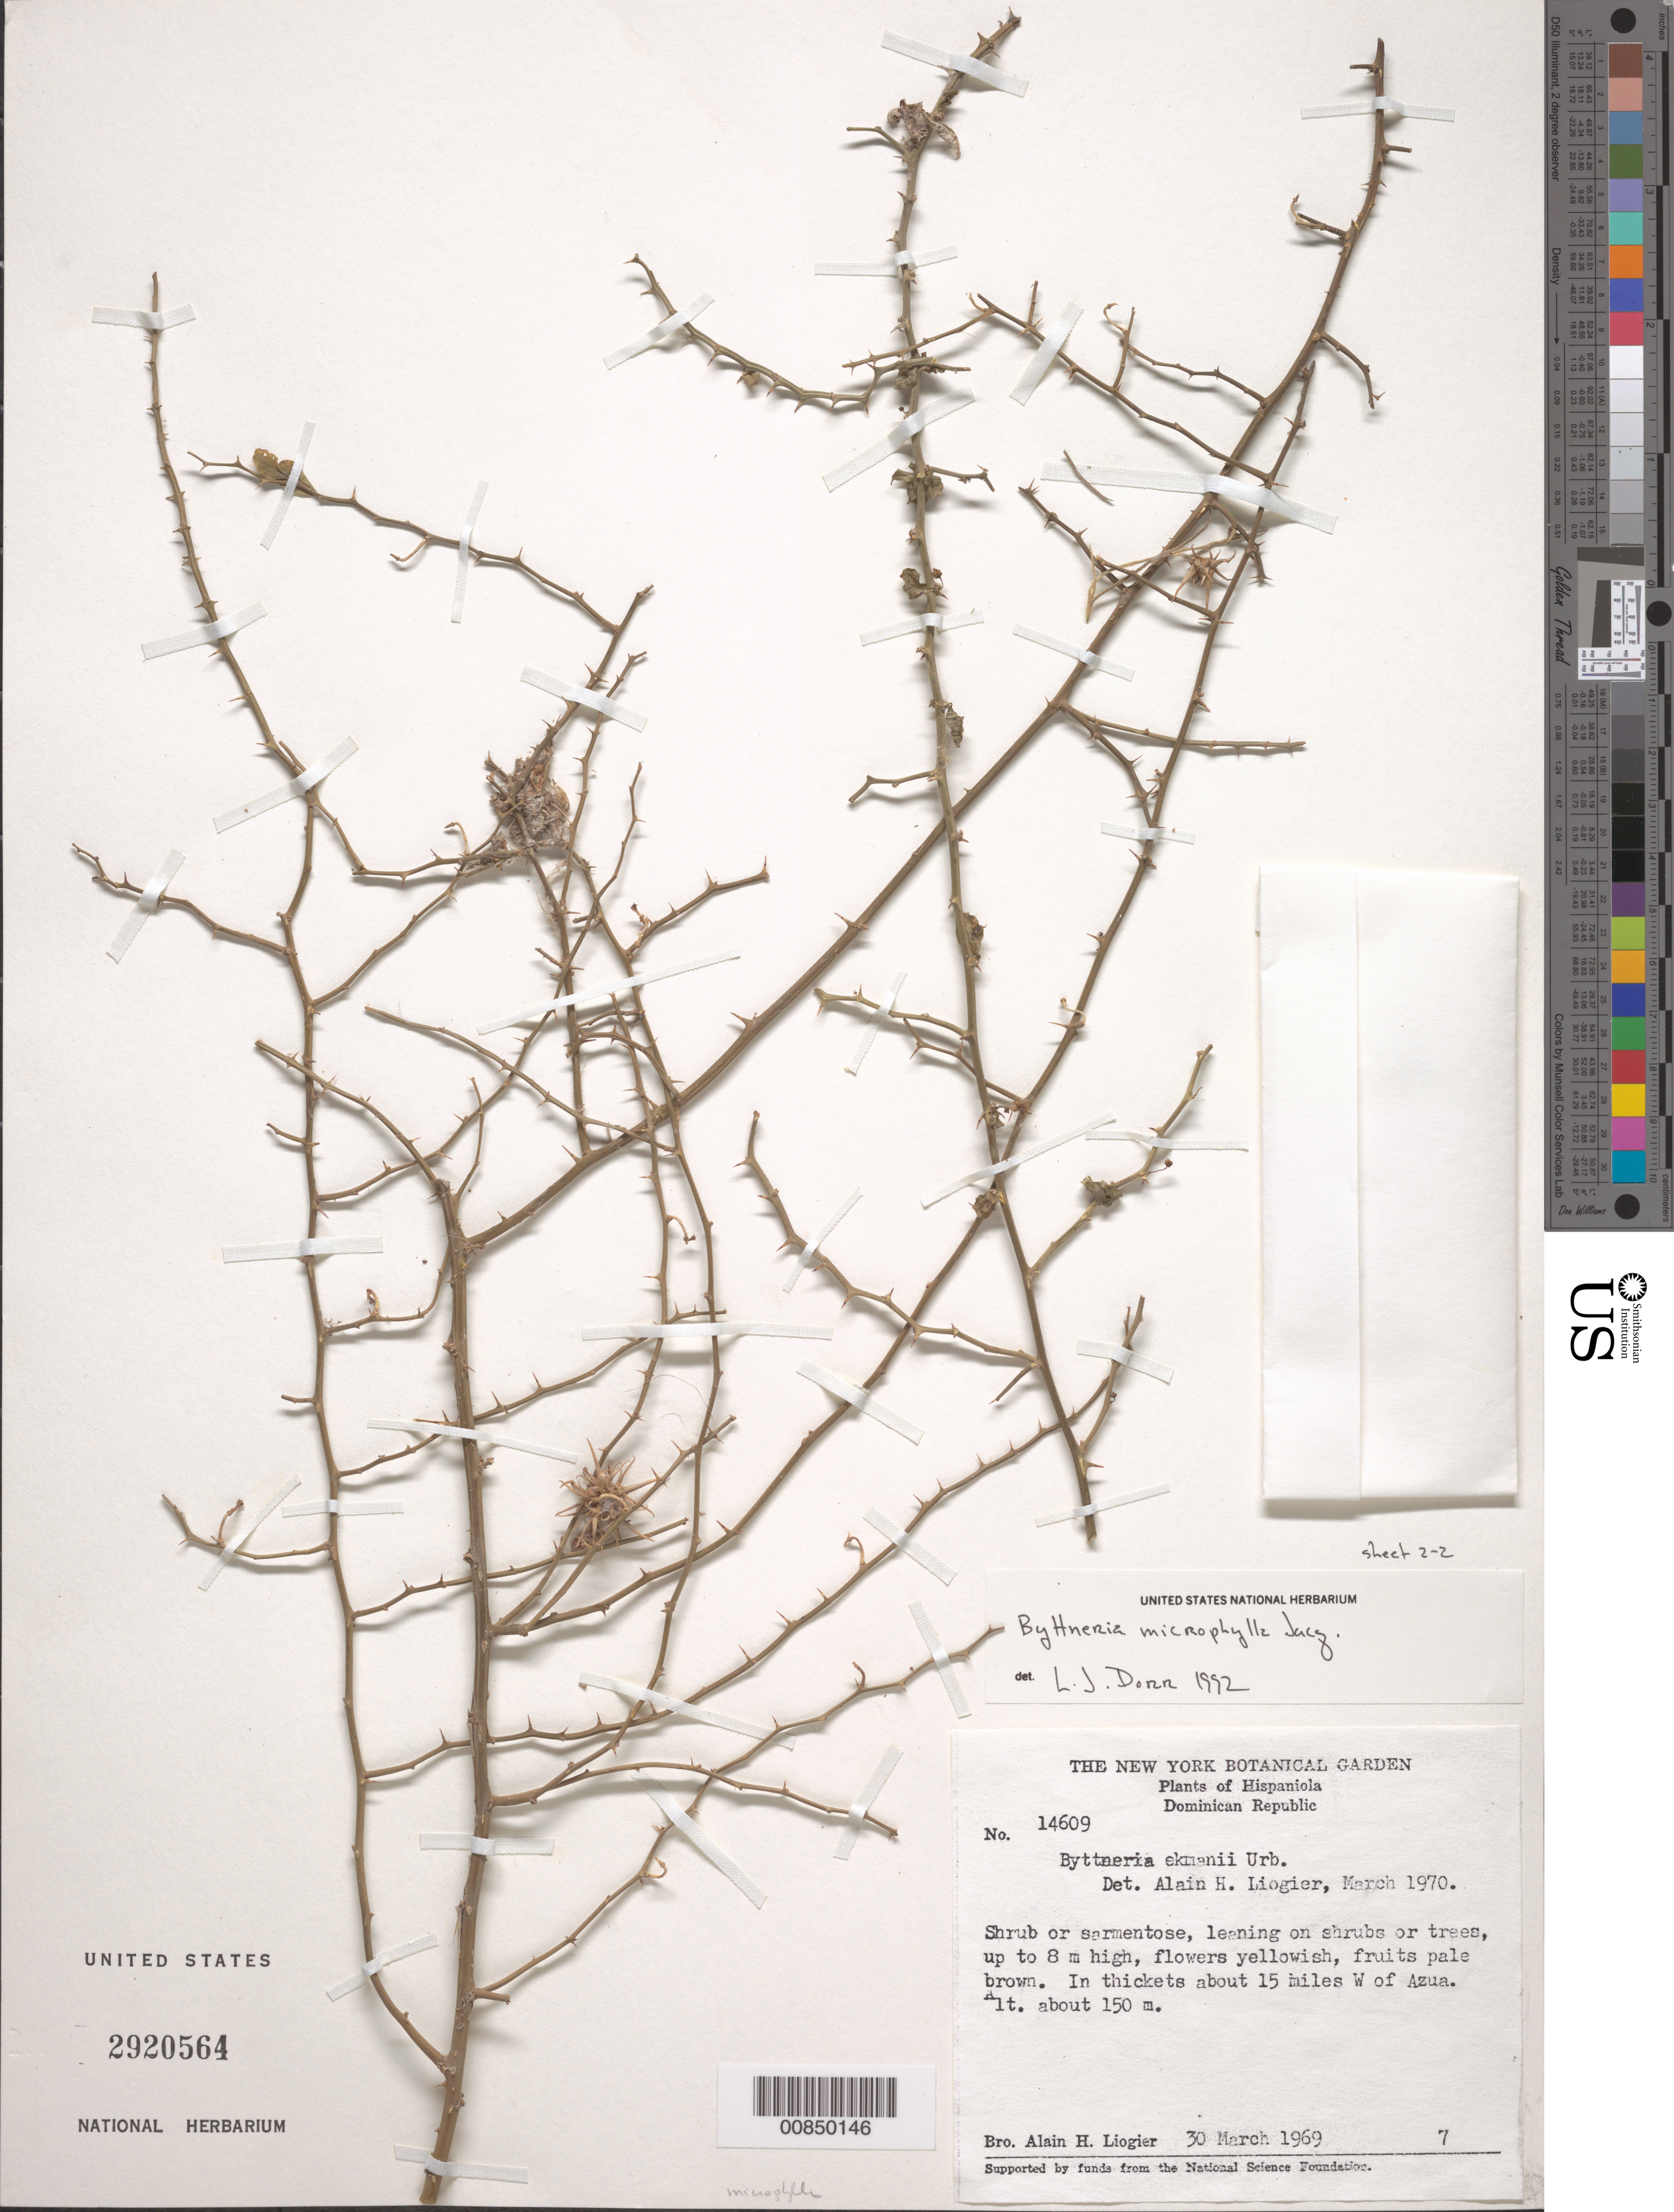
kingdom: Plantae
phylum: Tracheophyta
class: Magnoliopsida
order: Malvales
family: Malvaceae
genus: Byttneria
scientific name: Byttneria microphylla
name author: Jacq.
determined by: Dorr, L. J., (BOT), Smithsonian Institution - National Museum of Natural History (UNITED STATES)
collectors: A. H. Liogier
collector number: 14609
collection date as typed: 30 Mar 1969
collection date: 1969-03-30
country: Dominican Republic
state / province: Azua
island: Hispaniola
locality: About 15 miles W of Azua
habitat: Leaning on shrubs or trees up to 8 m high, in thickets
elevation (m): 100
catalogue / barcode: US 2920564